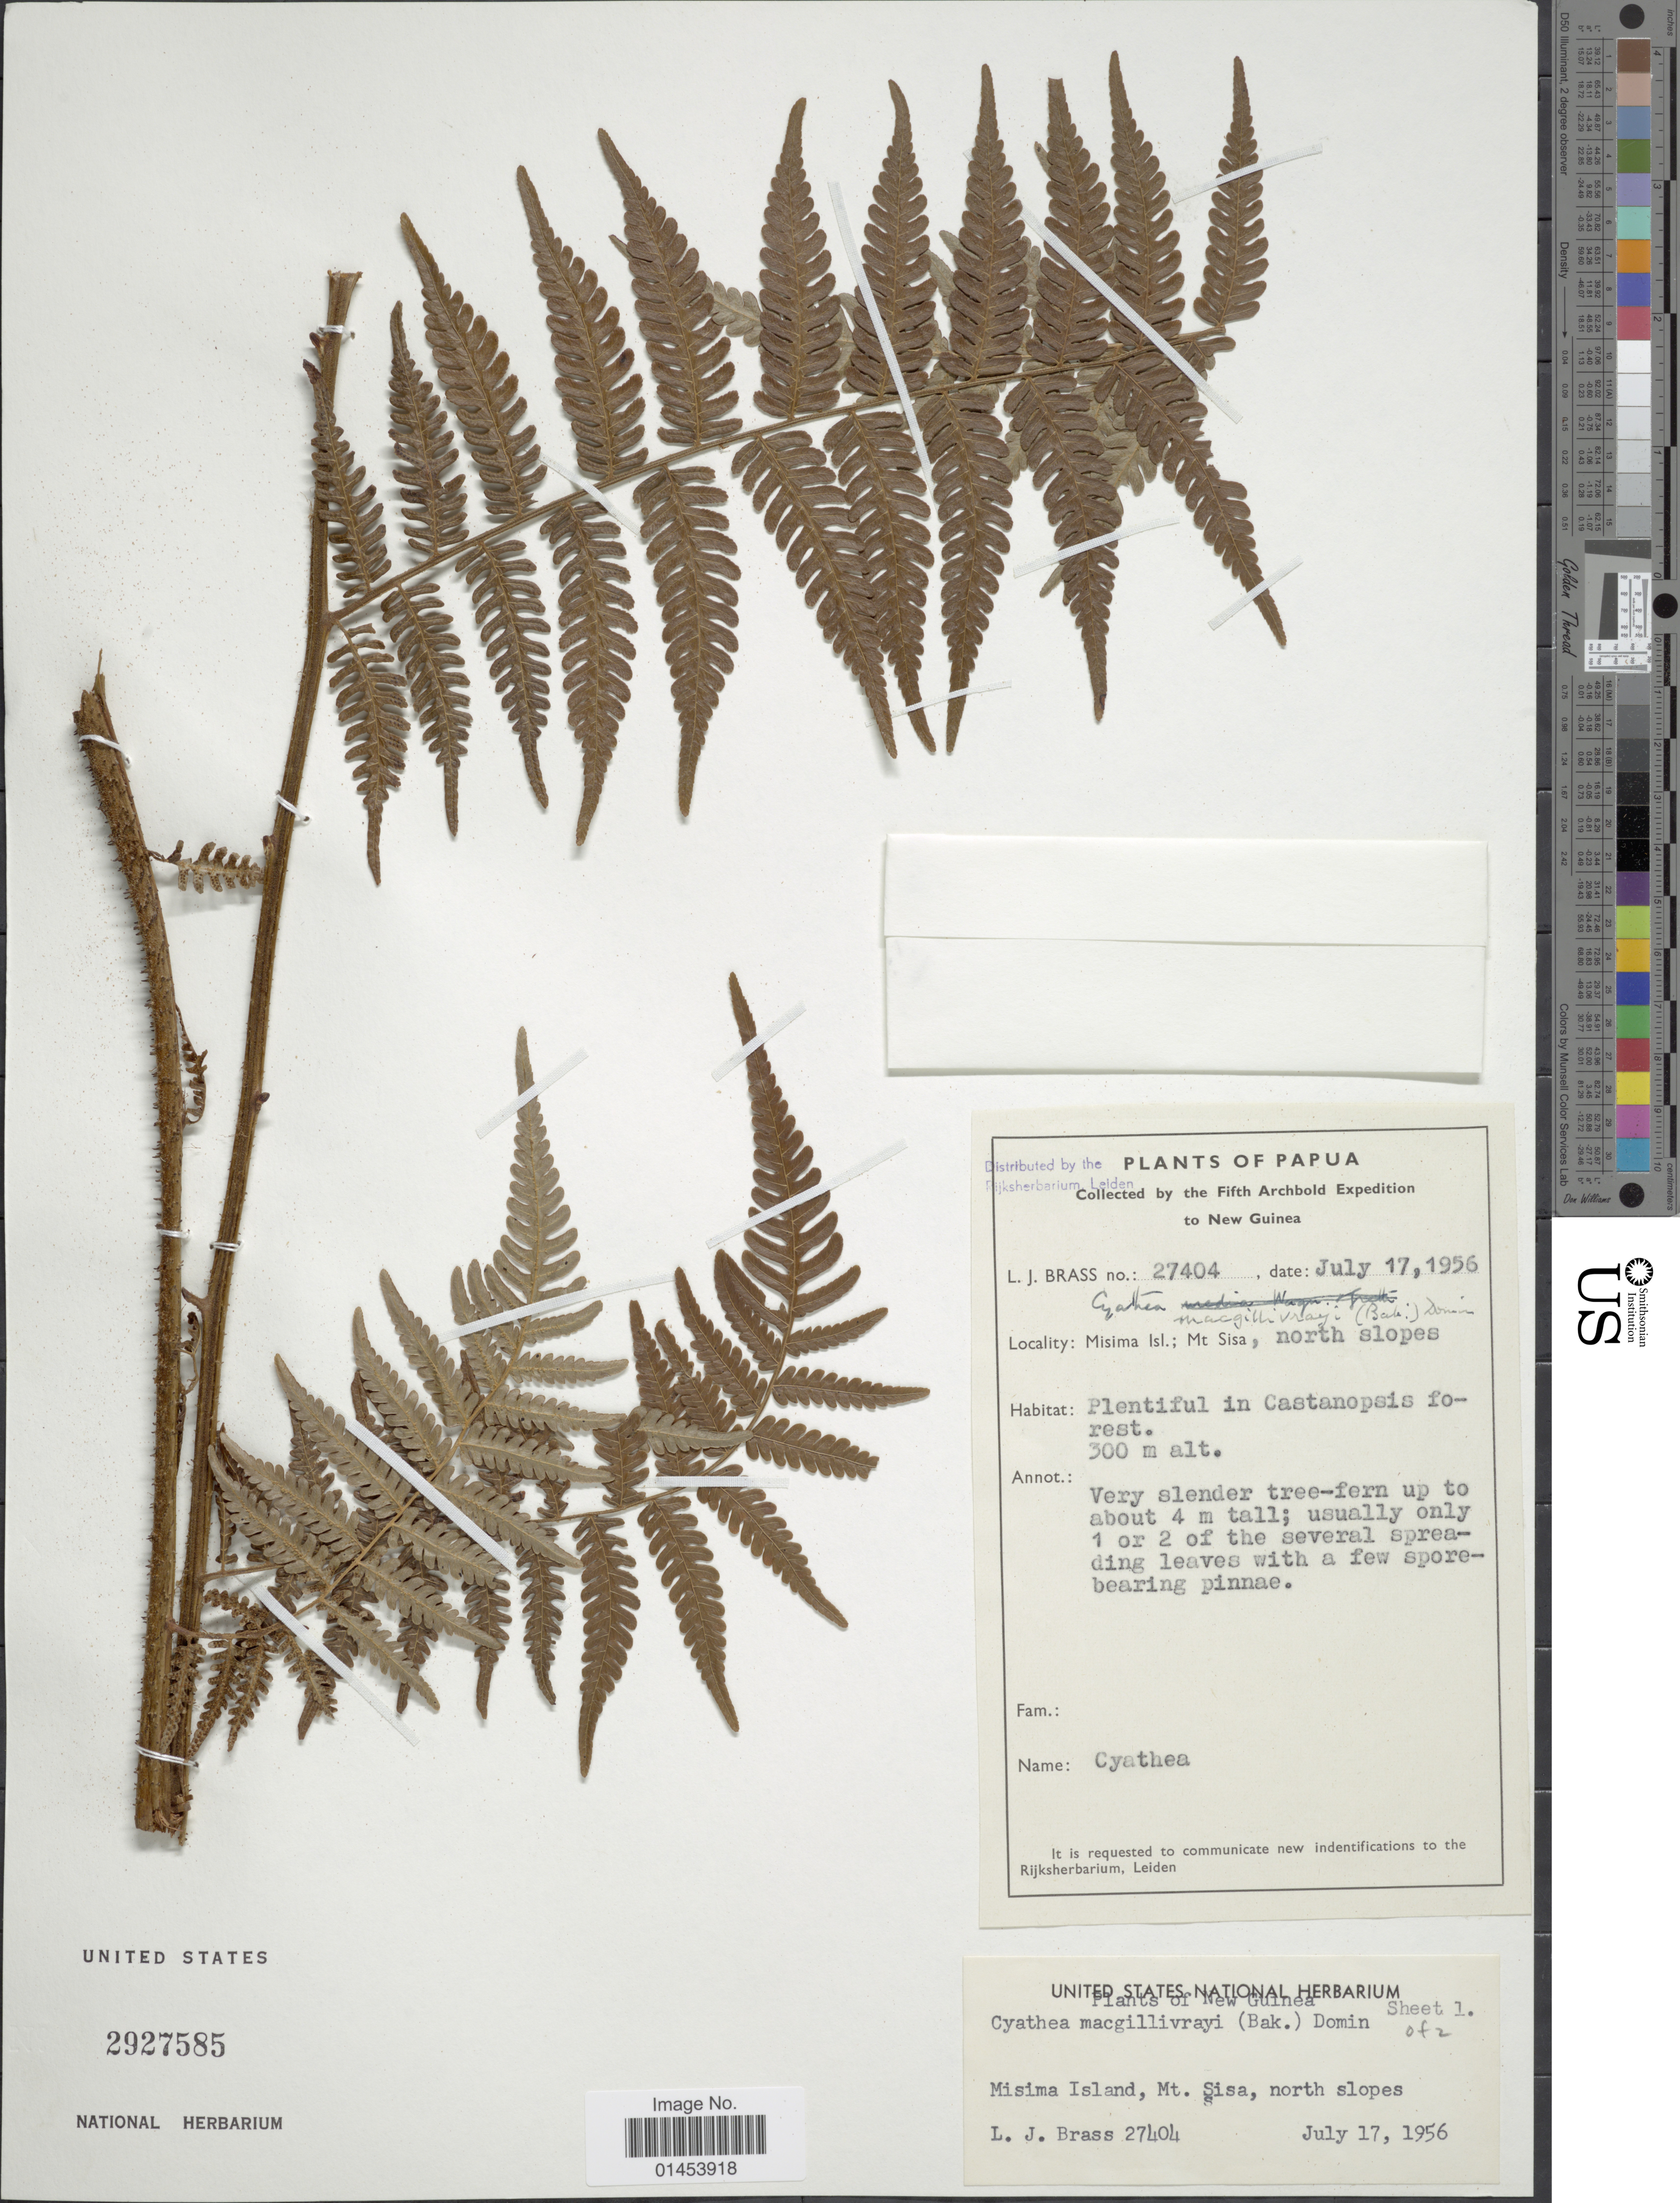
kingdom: Plantae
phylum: Tracheophyta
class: Polypodiopsida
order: Cyatheales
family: Cyatheaceae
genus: Cyathea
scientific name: Cyathea macgillivrayi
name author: (Baker) Domin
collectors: L. J. Brass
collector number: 27404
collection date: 1956-07-17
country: Papua New Guinea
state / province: Milne Bay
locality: Misima Isl.; Mt. Sisa, north slopes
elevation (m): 300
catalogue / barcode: US 2927585